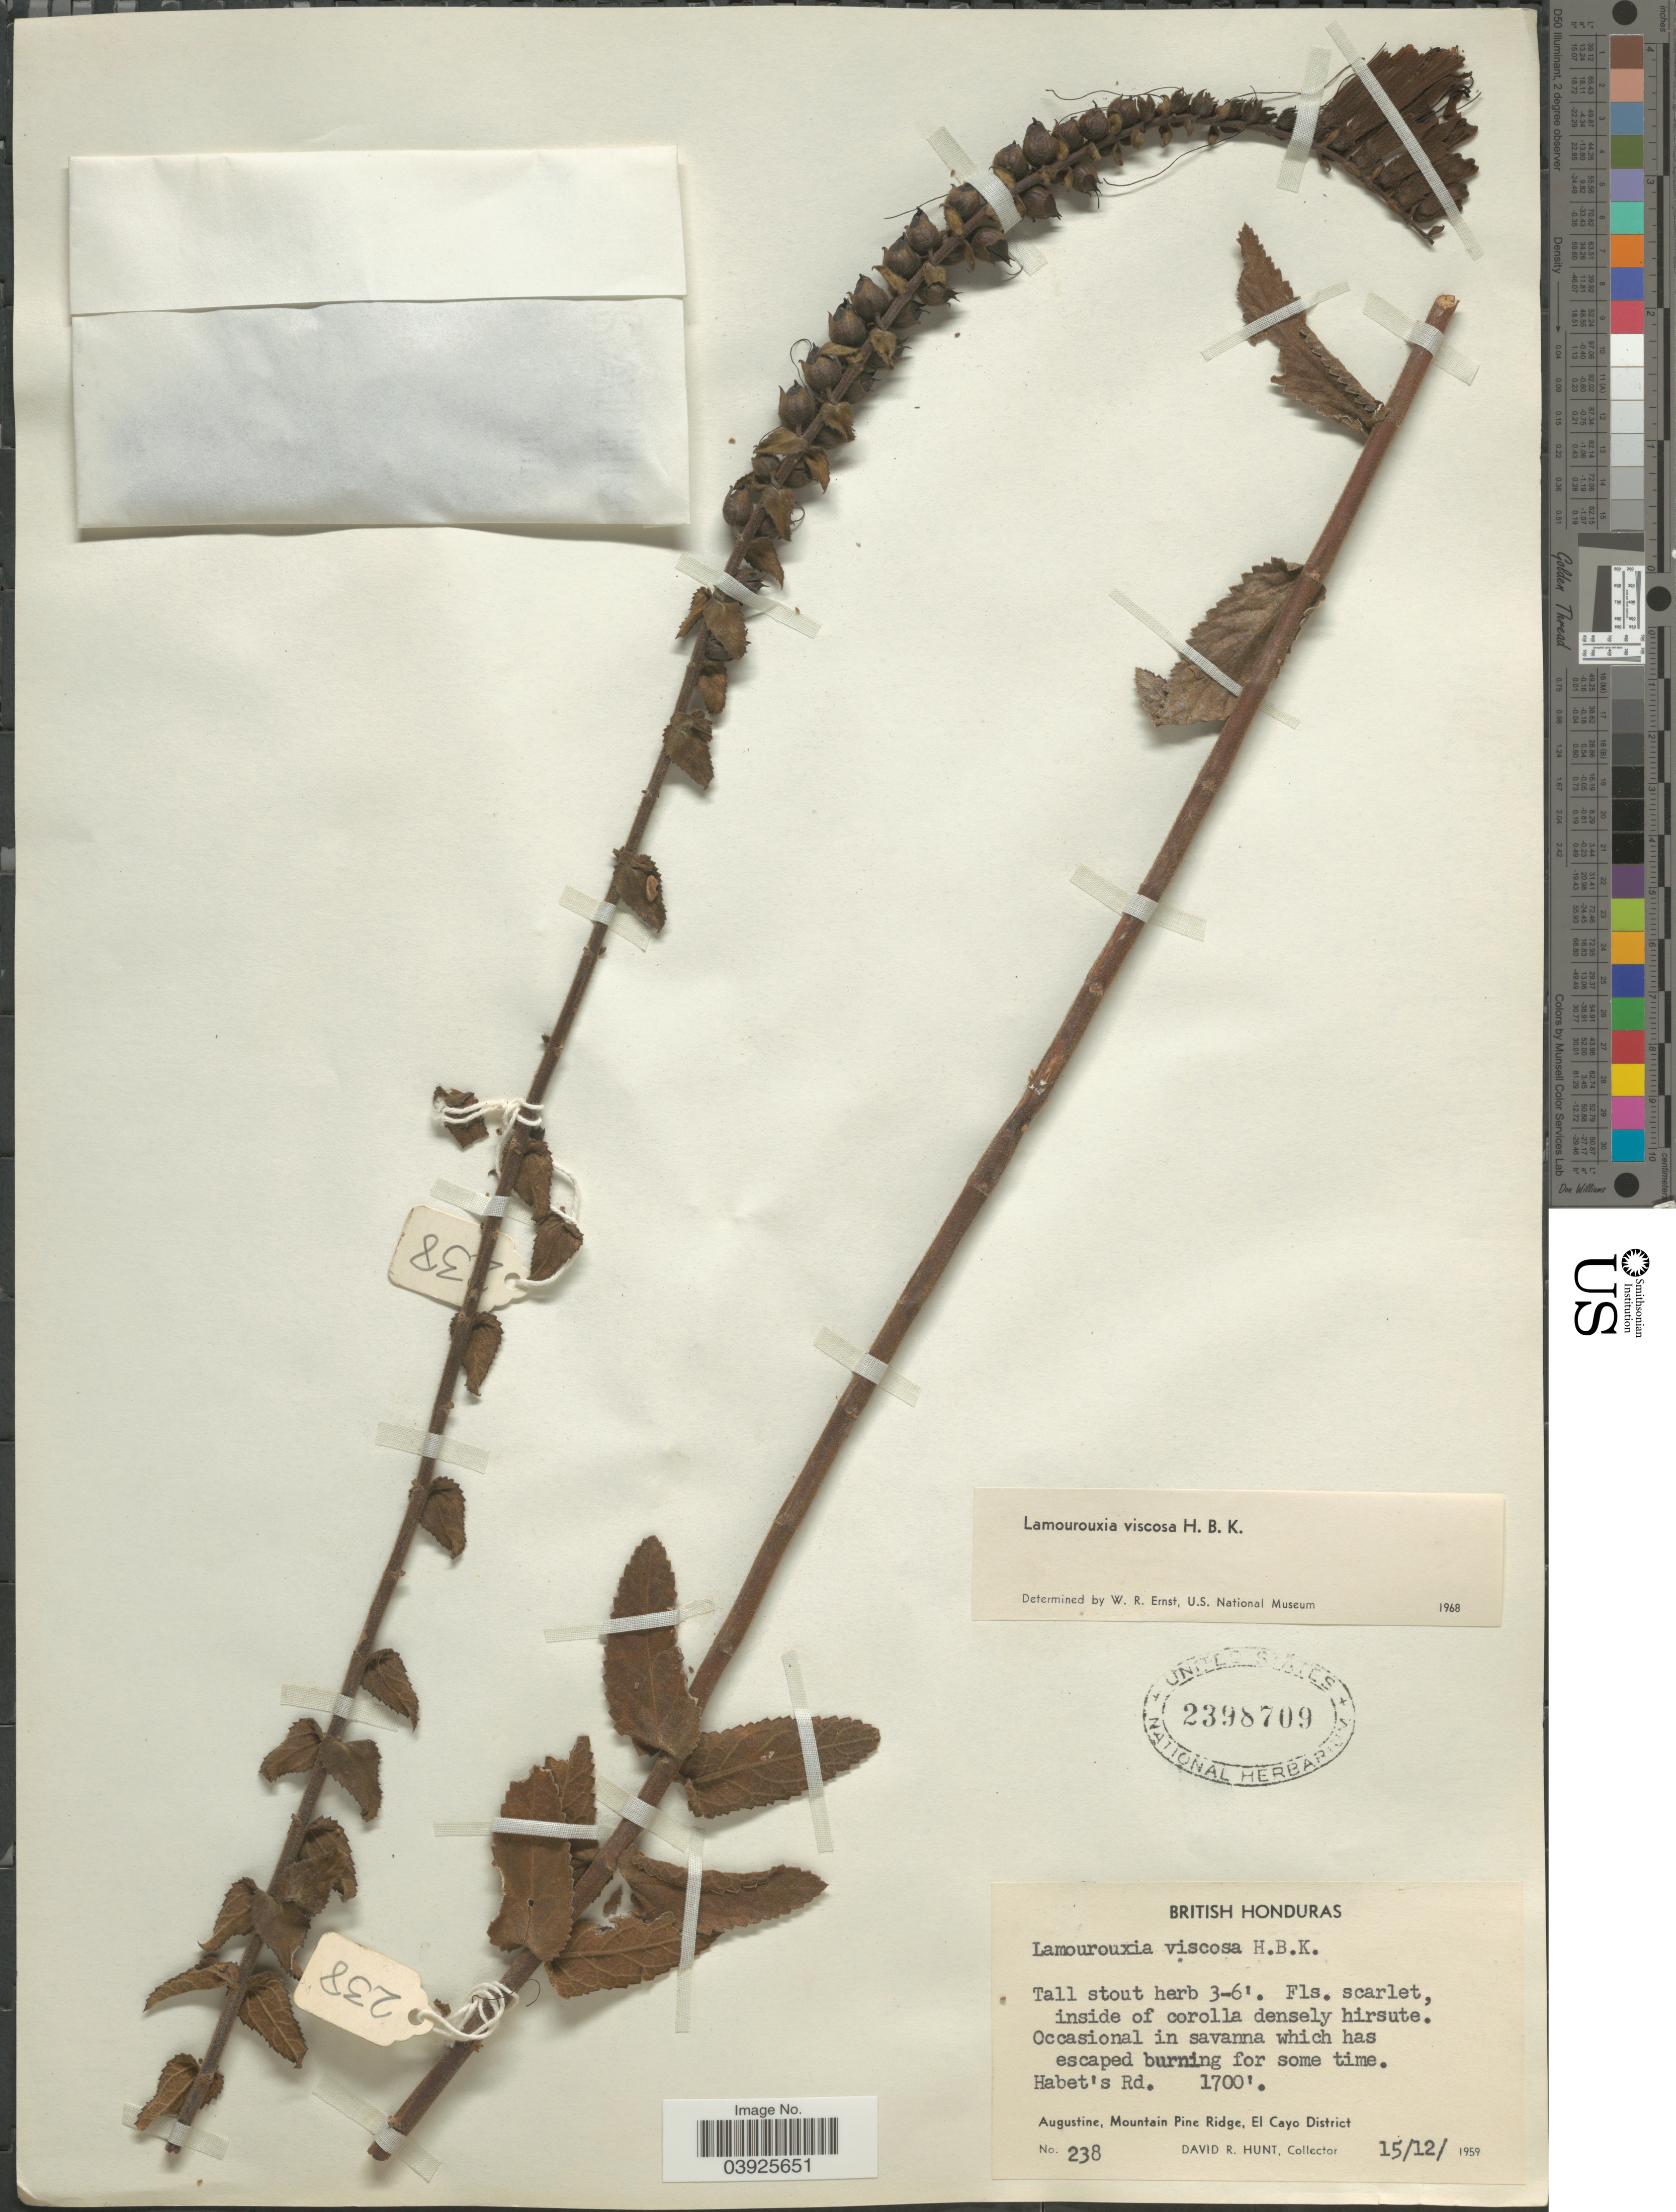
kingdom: Plantae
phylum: Tracheophyta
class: Magnoliopsida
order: Lamiales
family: Orobanchaceae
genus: Lamourouxia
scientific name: Lamourouxia viscosa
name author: Kunth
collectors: D. R. Hunt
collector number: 238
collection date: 1959-12-15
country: Belize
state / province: Cayo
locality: British Honduras. Habet's Rd. Augustine, Mountain Pine Ridge, El Cayo District.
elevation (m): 518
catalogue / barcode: US 2398709